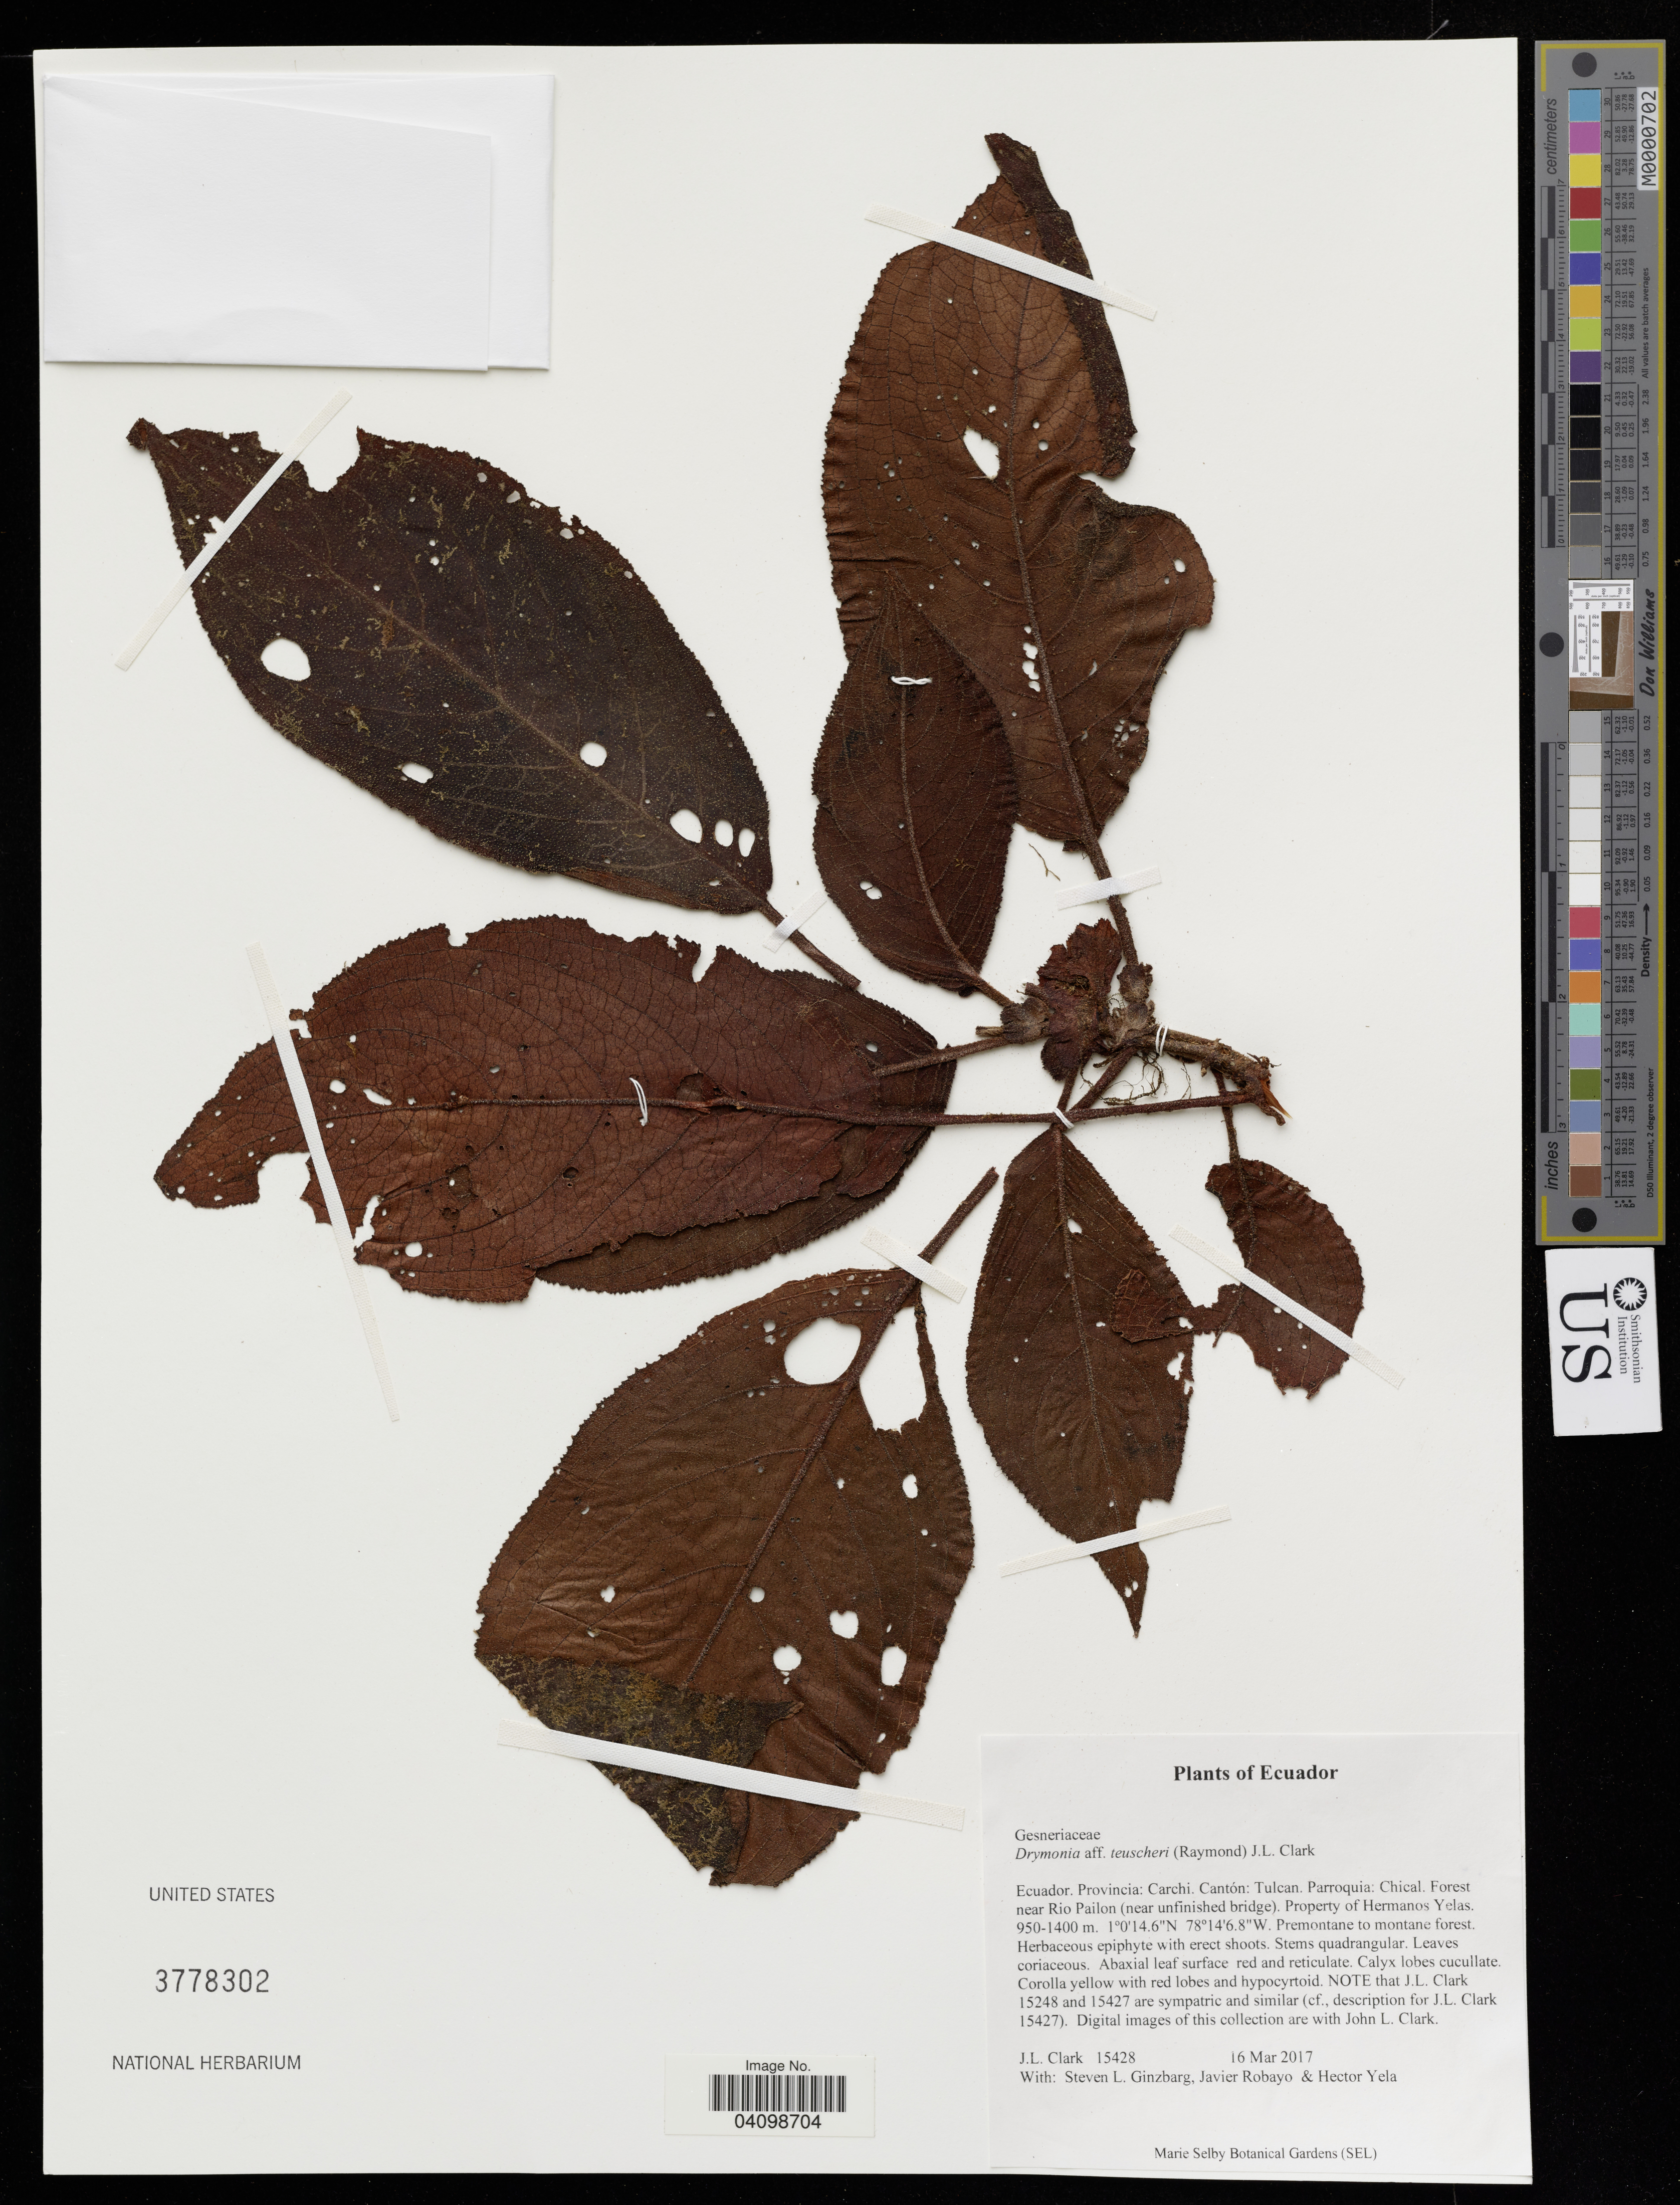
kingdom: Plantae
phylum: Tracheophyta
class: Magnoliopsida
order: Lamiales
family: Gesneriaceae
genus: Drymonia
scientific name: Drymonia teuscheri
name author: (Raymond) J.L. Clark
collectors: J. Clark, S. Ginzbarg & J. Robayo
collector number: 15428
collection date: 2017-03-16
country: Ecuador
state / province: Carchi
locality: Cantón: Tulcan. Parroquia: Chical. Forest near Rio Pailon (near unfinished bridge). Property of Hermanos Yelas.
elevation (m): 950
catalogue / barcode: US 3778302